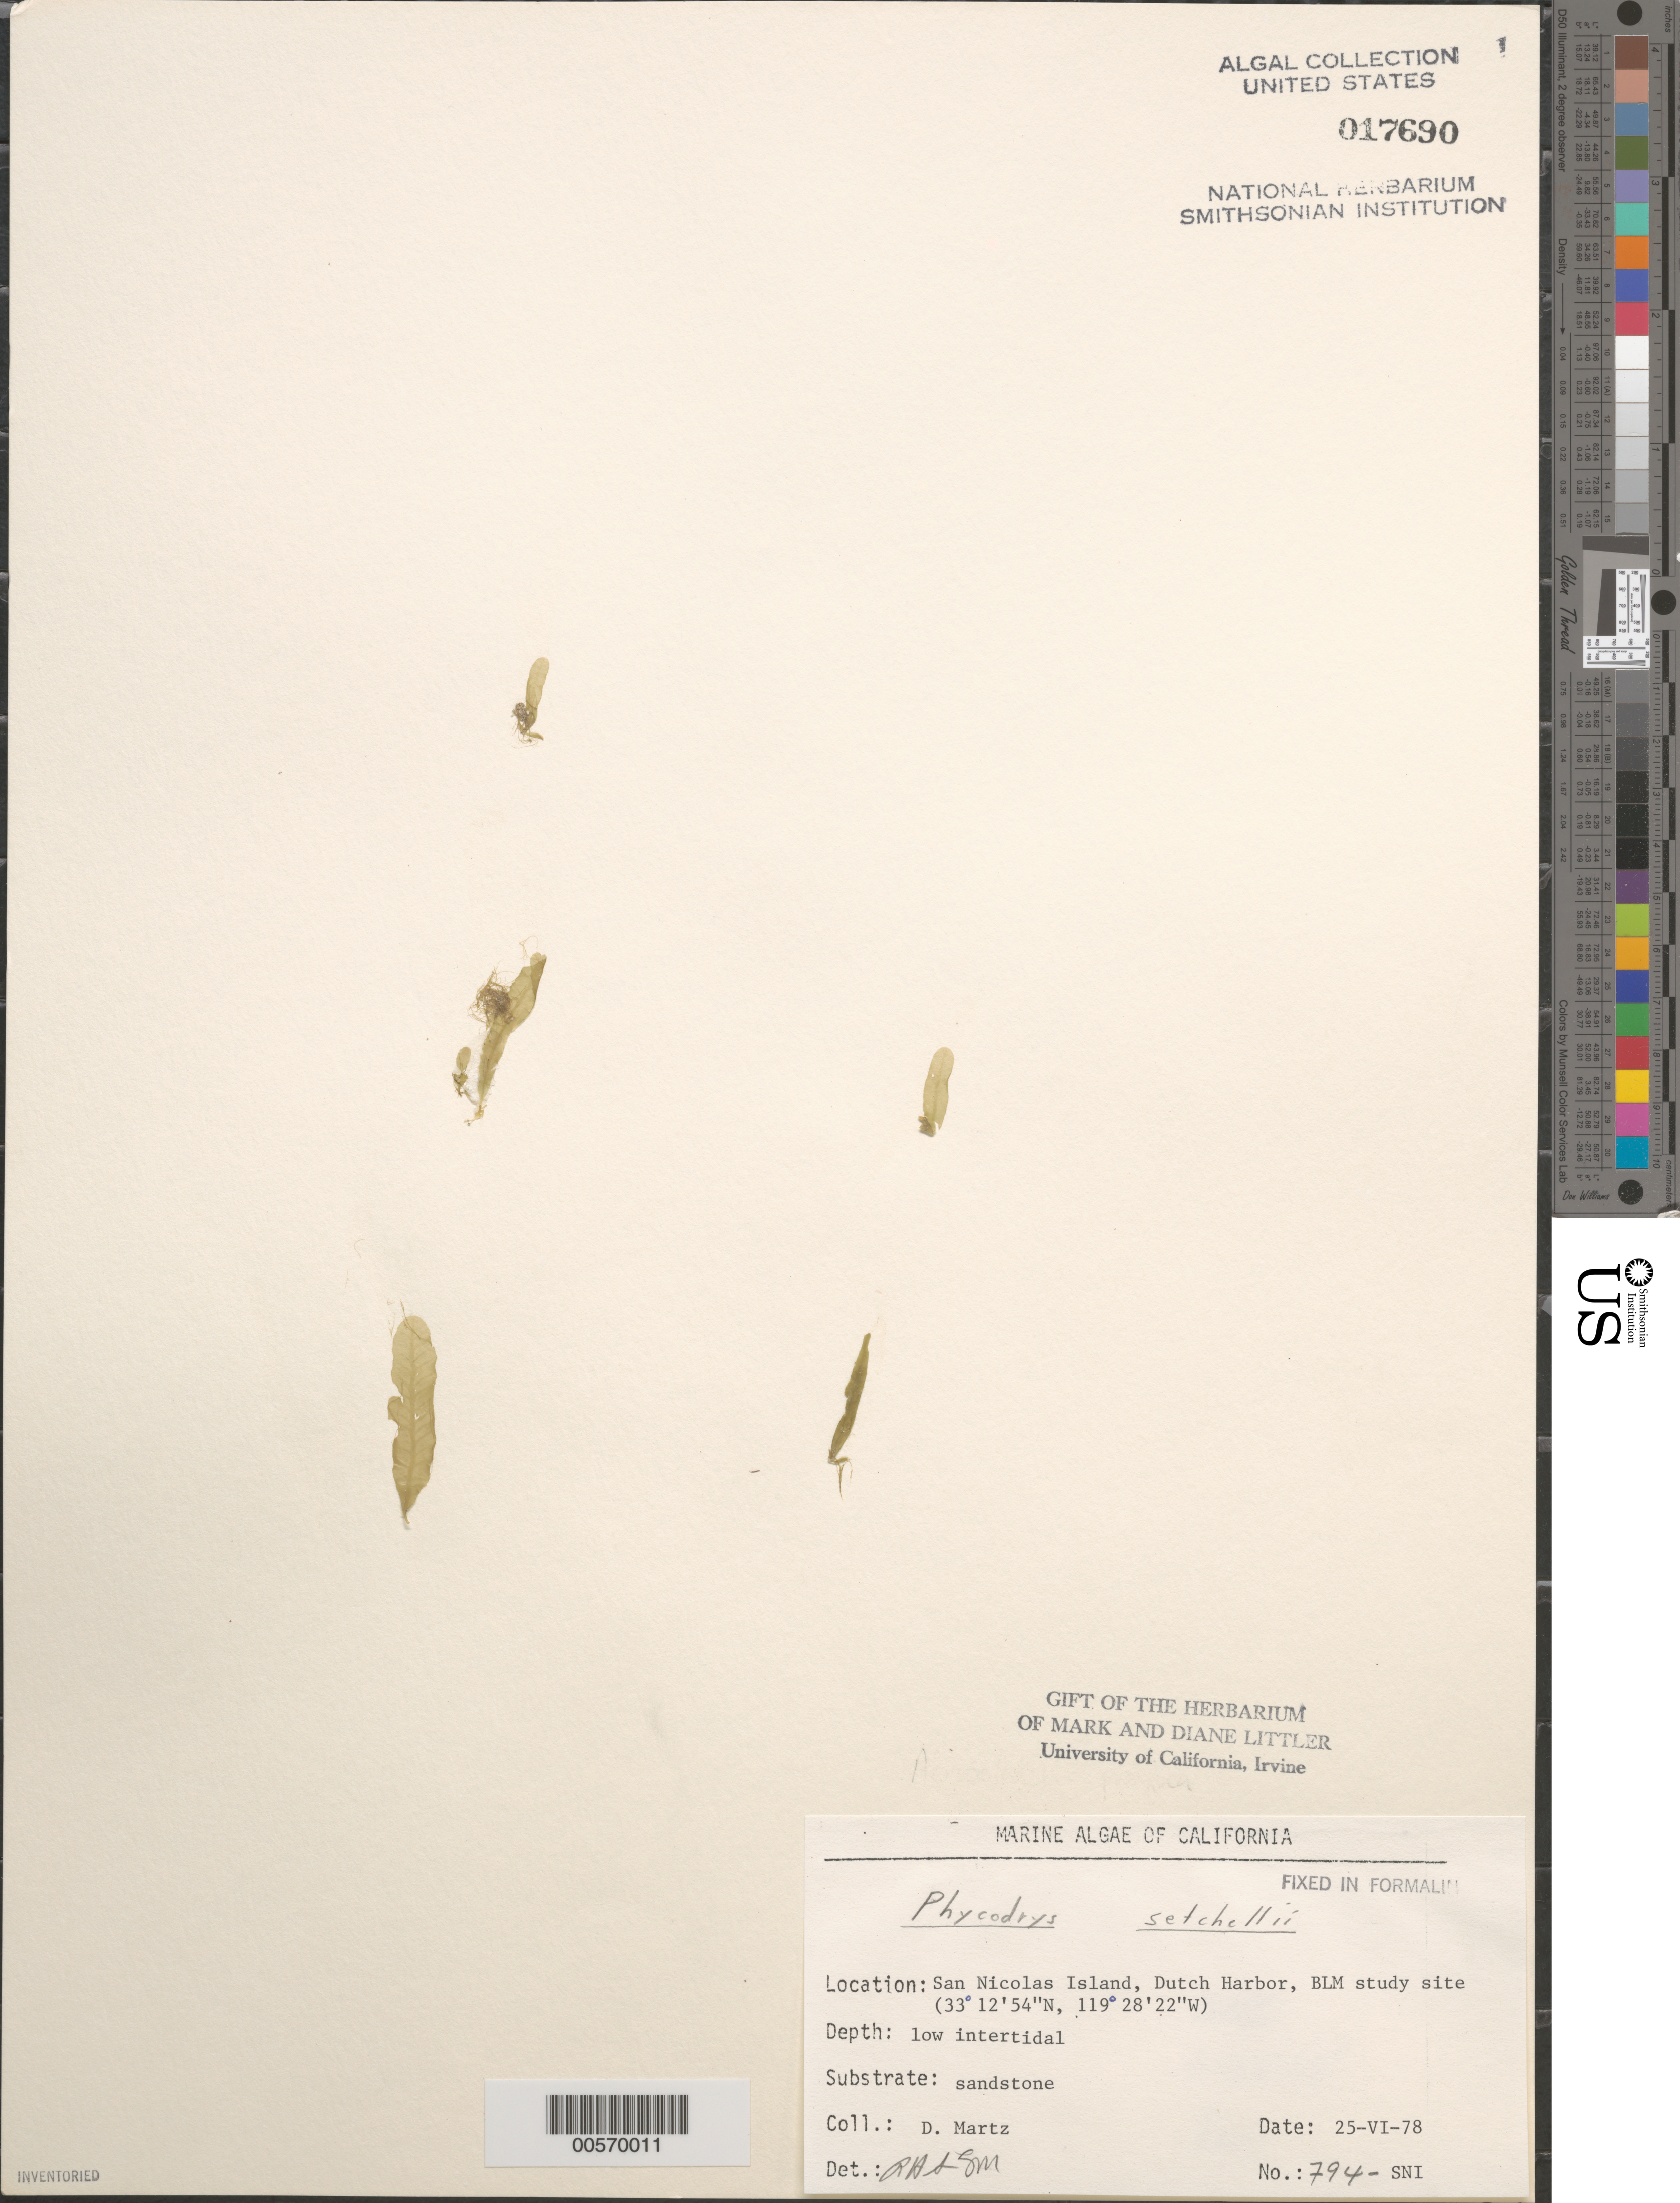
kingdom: Plantae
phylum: Rhodophyta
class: Florideophyceae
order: Ceramiales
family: Delesseriaceae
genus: Phycodrys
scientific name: Phycodrys setchellii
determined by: Sims, Robert H.; Murray, S. N.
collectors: D. Martz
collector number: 794-sni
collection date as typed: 25 Jun 1978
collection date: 1978-06-25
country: United States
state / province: California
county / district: Ventura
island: San Nicolas Island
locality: Dutch Harbor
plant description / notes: BLM-SOCALBIGHT Rocky Intertidal Survey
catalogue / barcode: US 17690